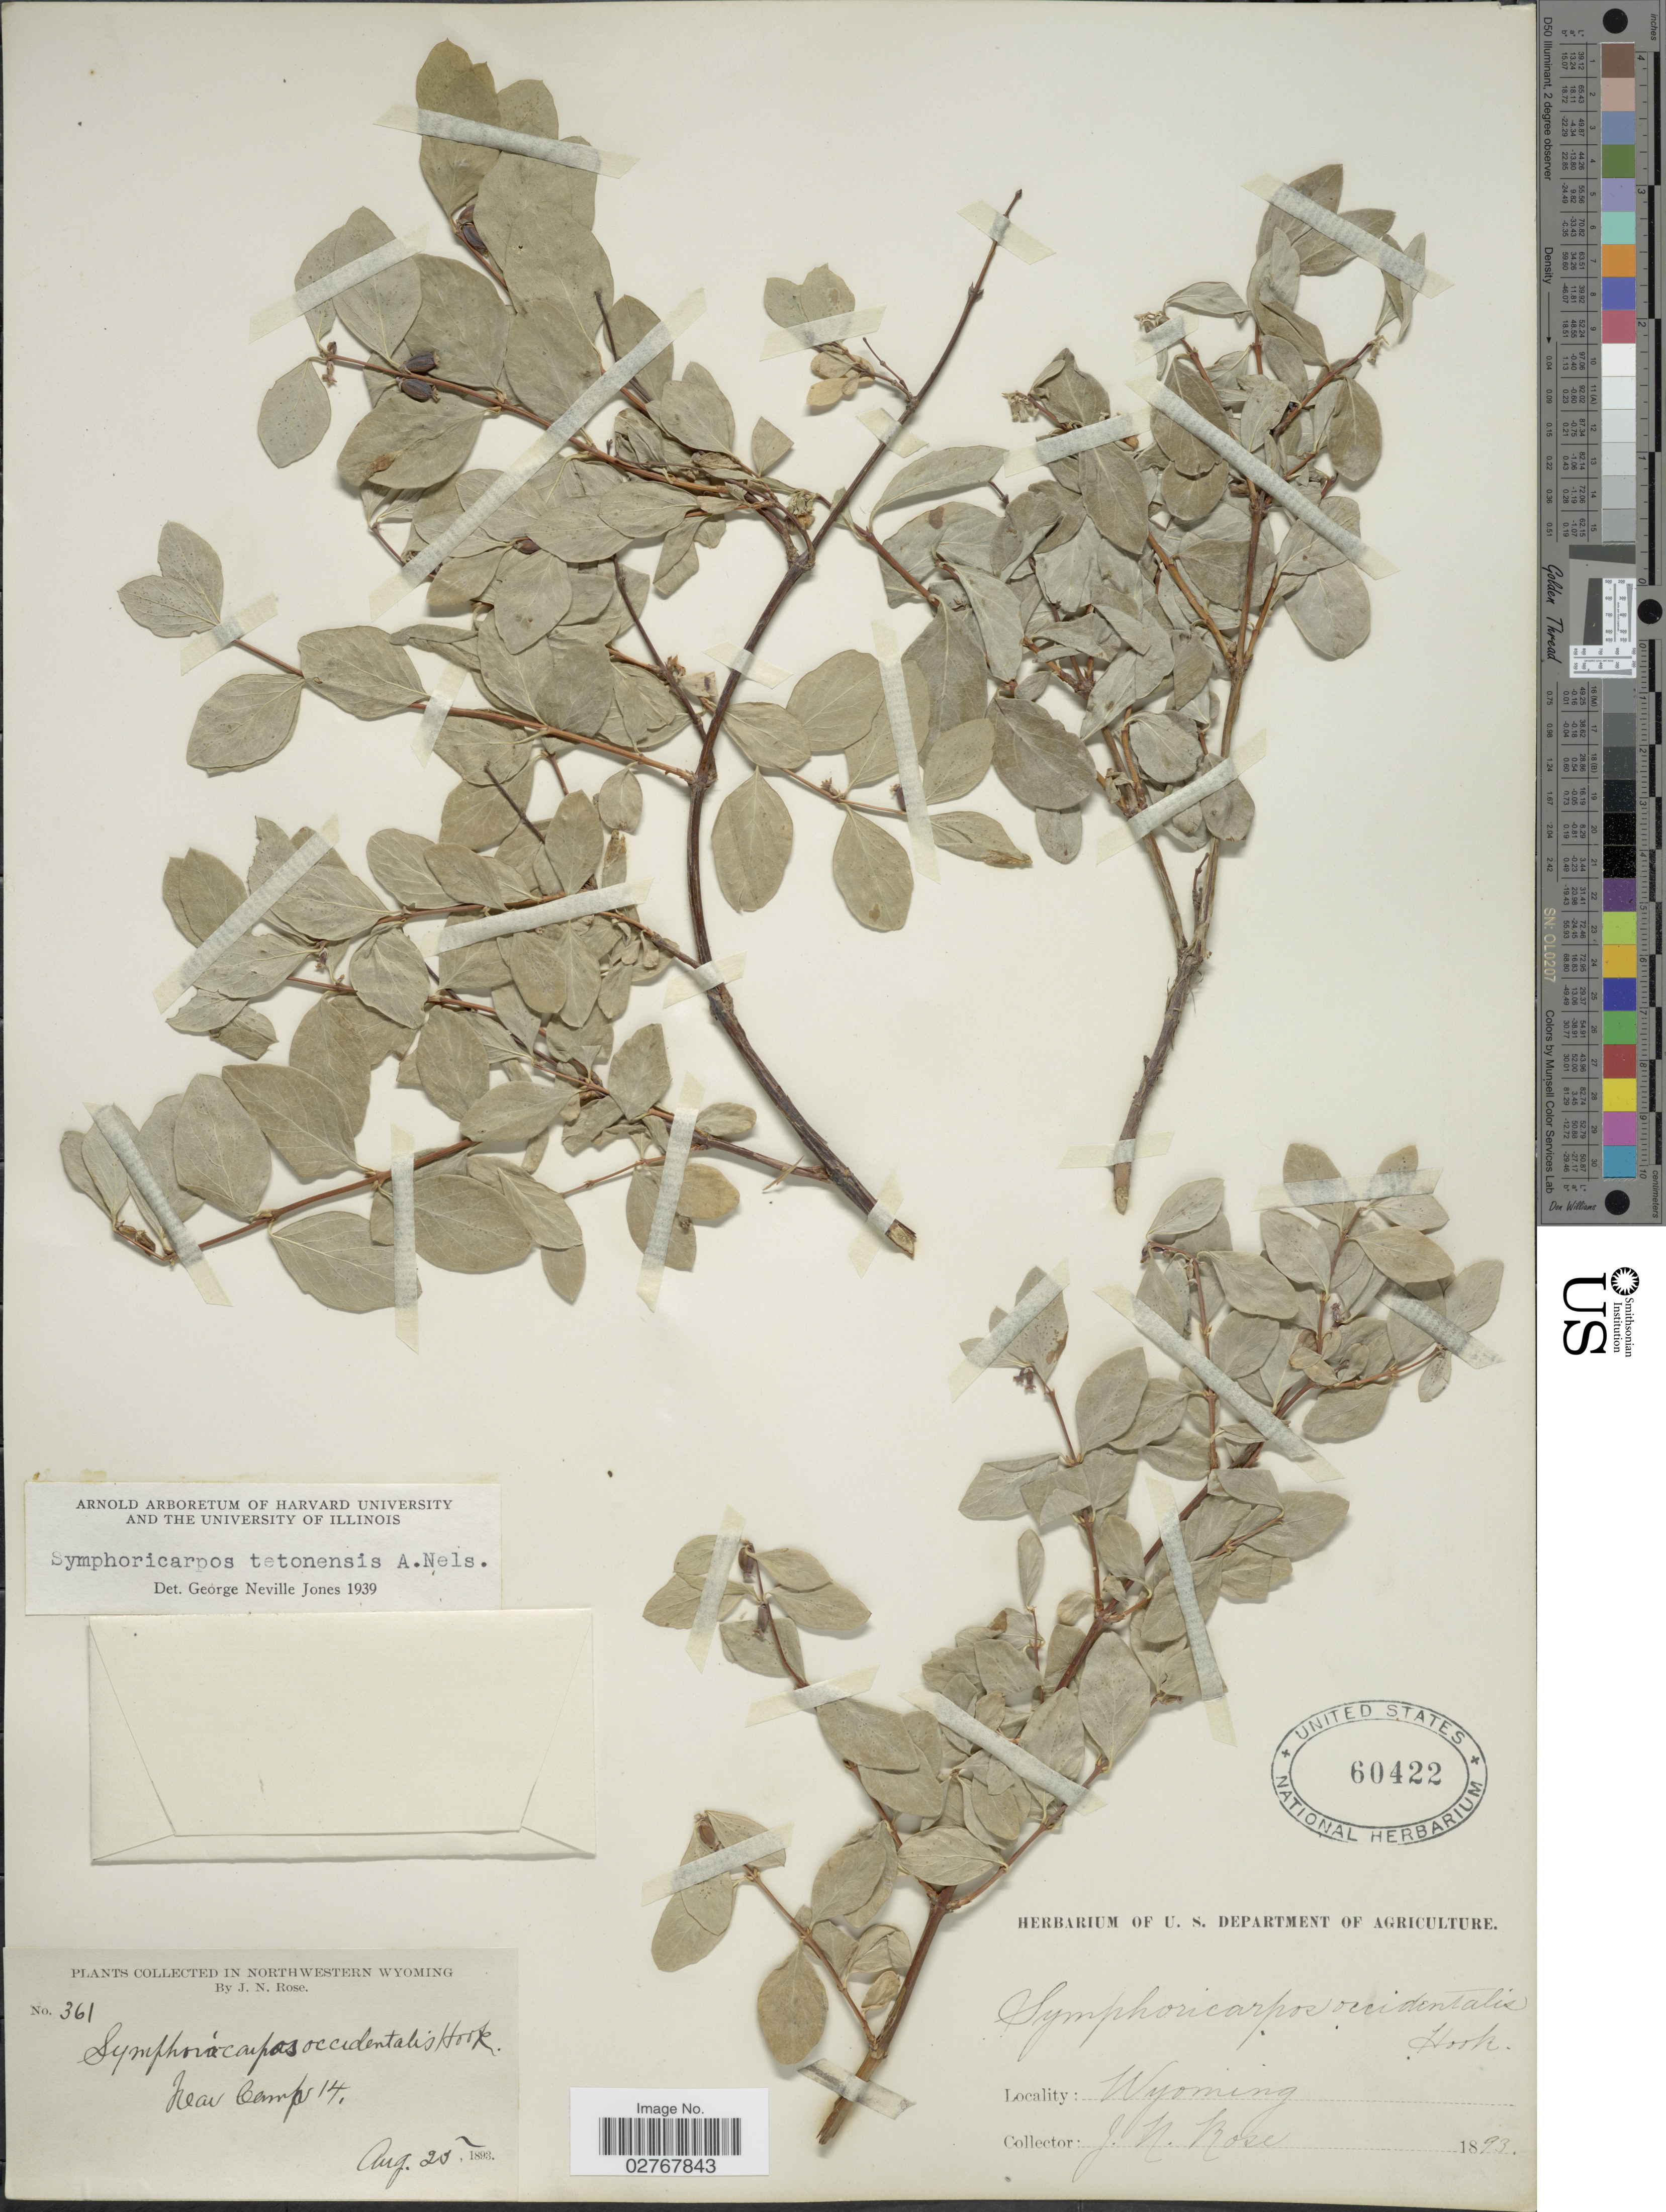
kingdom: Plantae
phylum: Tracheophyta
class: Magnoliopsida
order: Dipsacales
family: Caprifoliaceae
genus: Symphoricarpos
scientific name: Symphoricarpos tetonensis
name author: A. Nelson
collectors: J. N. Rose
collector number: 361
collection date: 1893-08-25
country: United States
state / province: Wyoming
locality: Northwestern Wyoming, Near Camp 14.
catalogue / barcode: US 60422